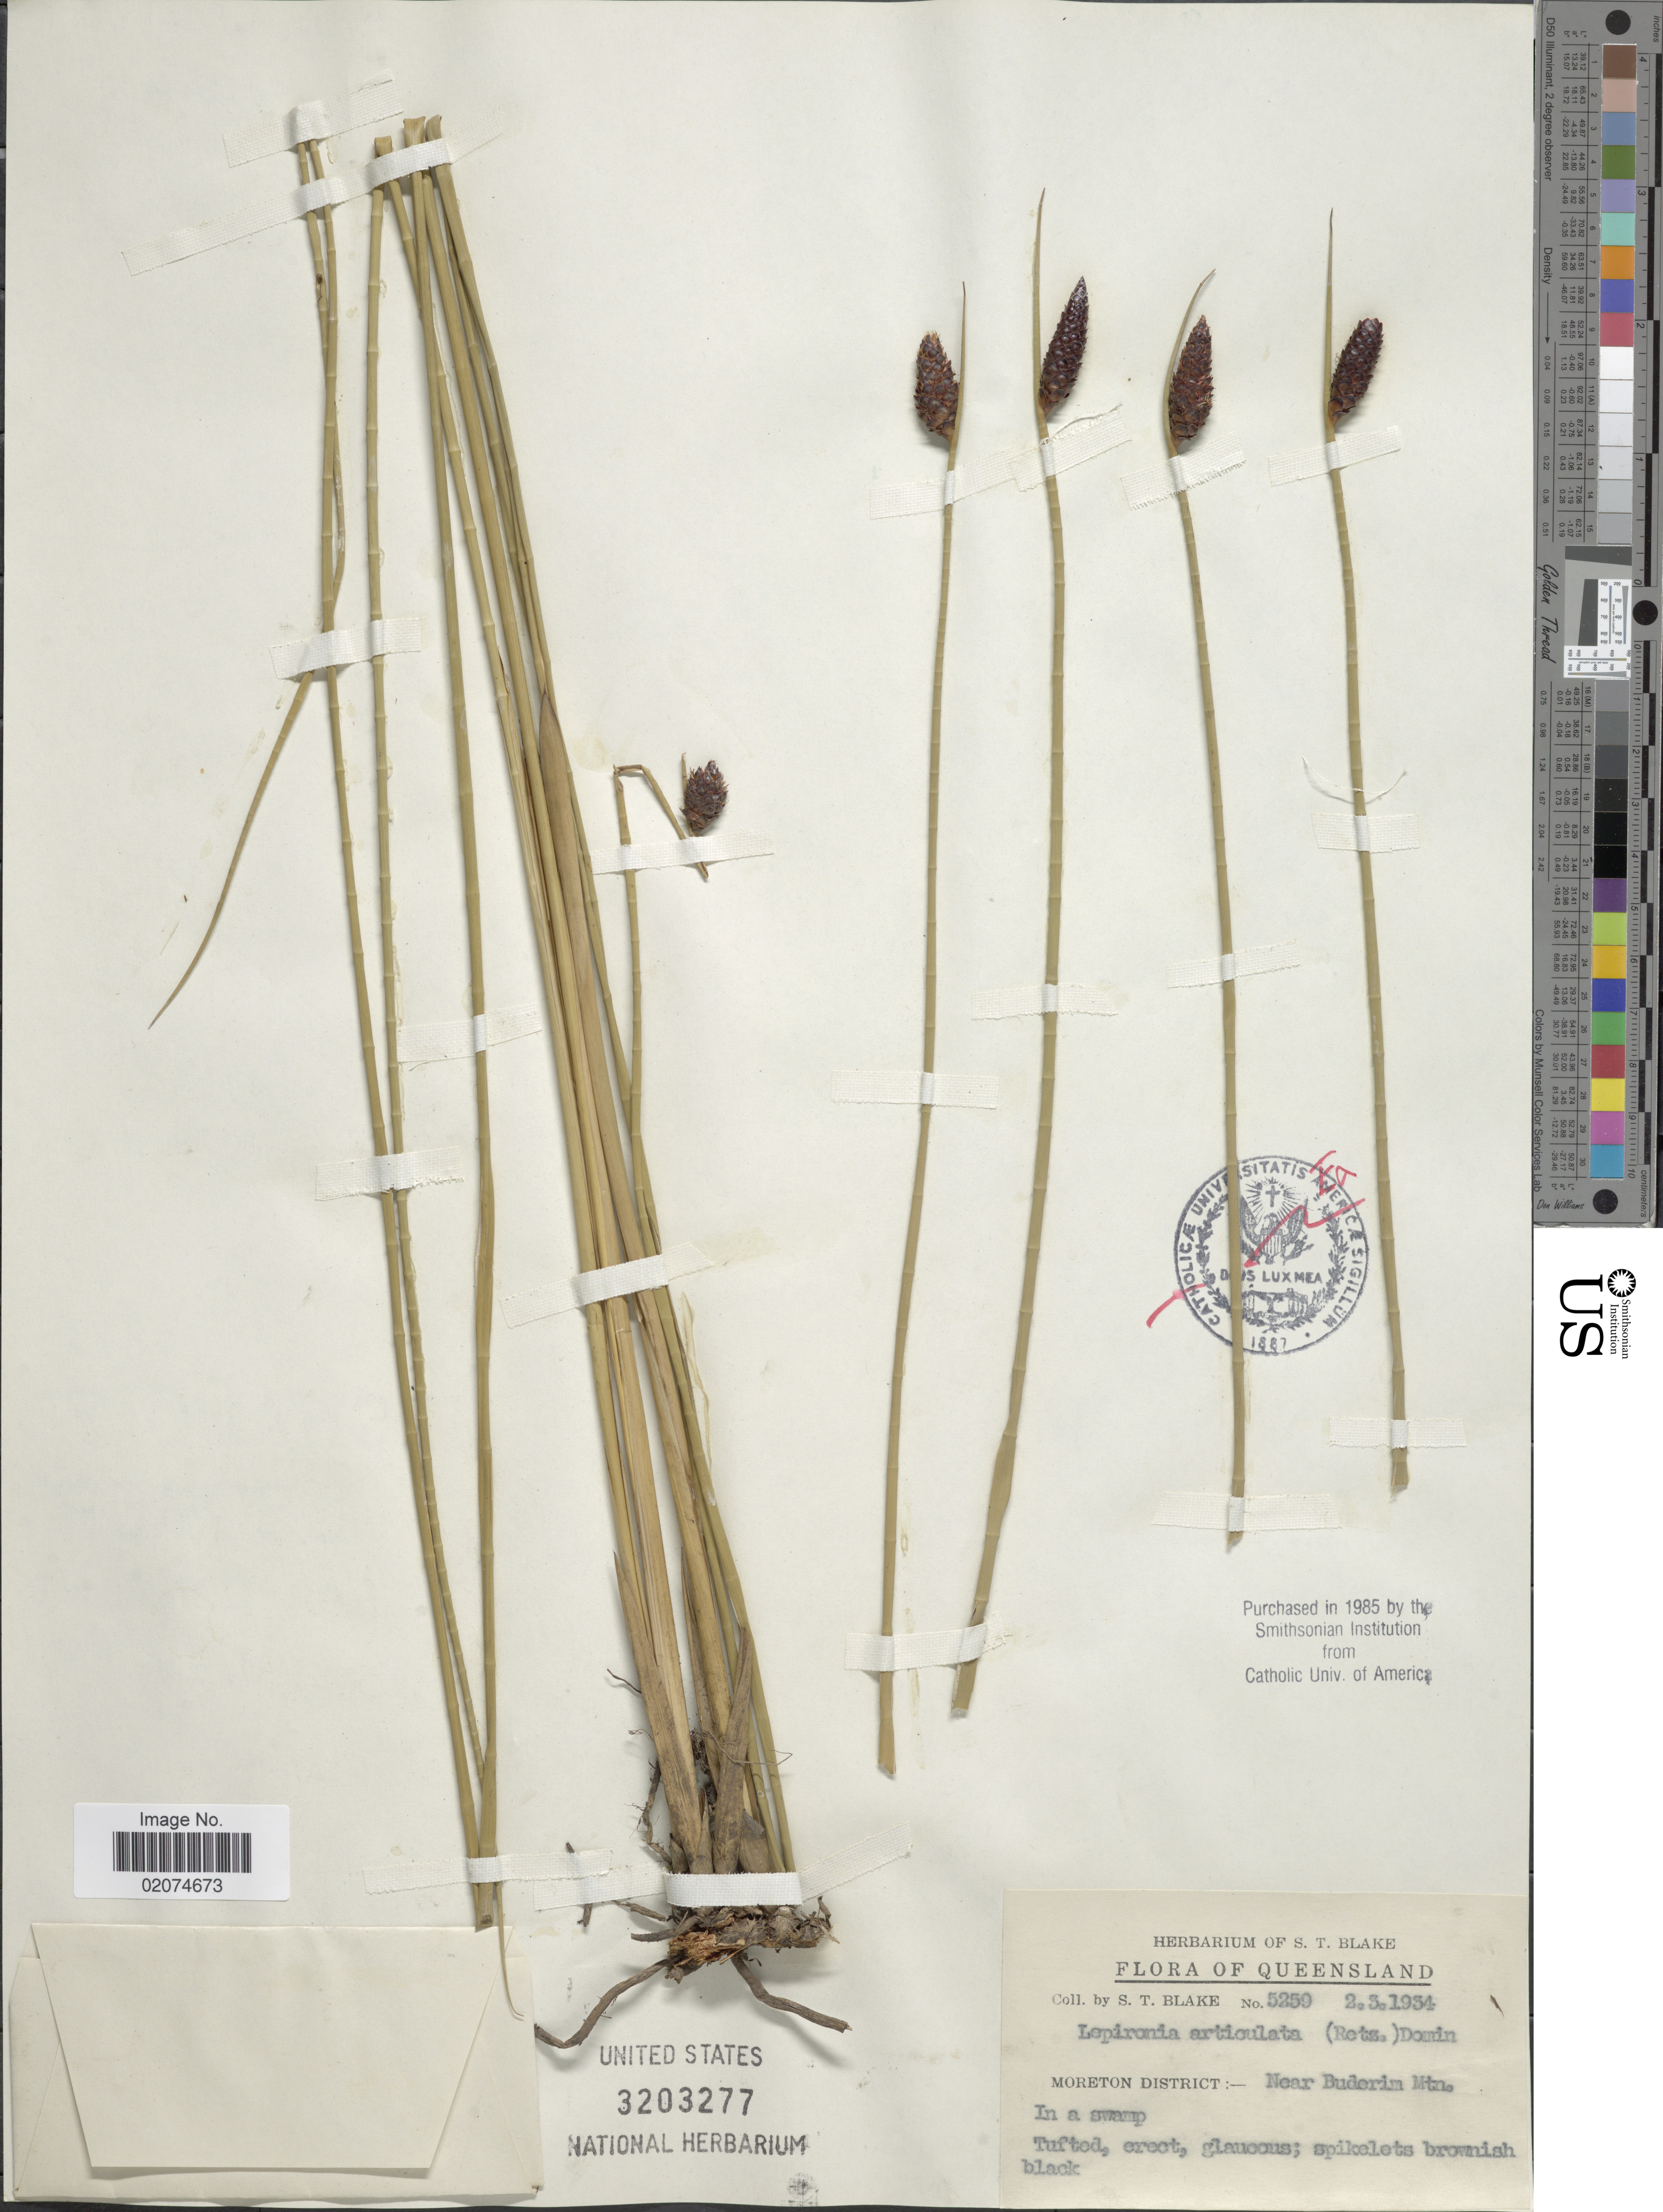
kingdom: Plantae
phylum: Tracheophyta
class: Liliopsida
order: Poales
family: Cyperaceae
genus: Lepironia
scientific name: Lepironia articulata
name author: (Retz.) Domin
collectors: S. T. Blake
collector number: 5259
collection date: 1934-03-02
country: Australia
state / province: Queensland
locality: Moreton District - Near Buderia Mtn.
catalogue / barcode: US 3203277